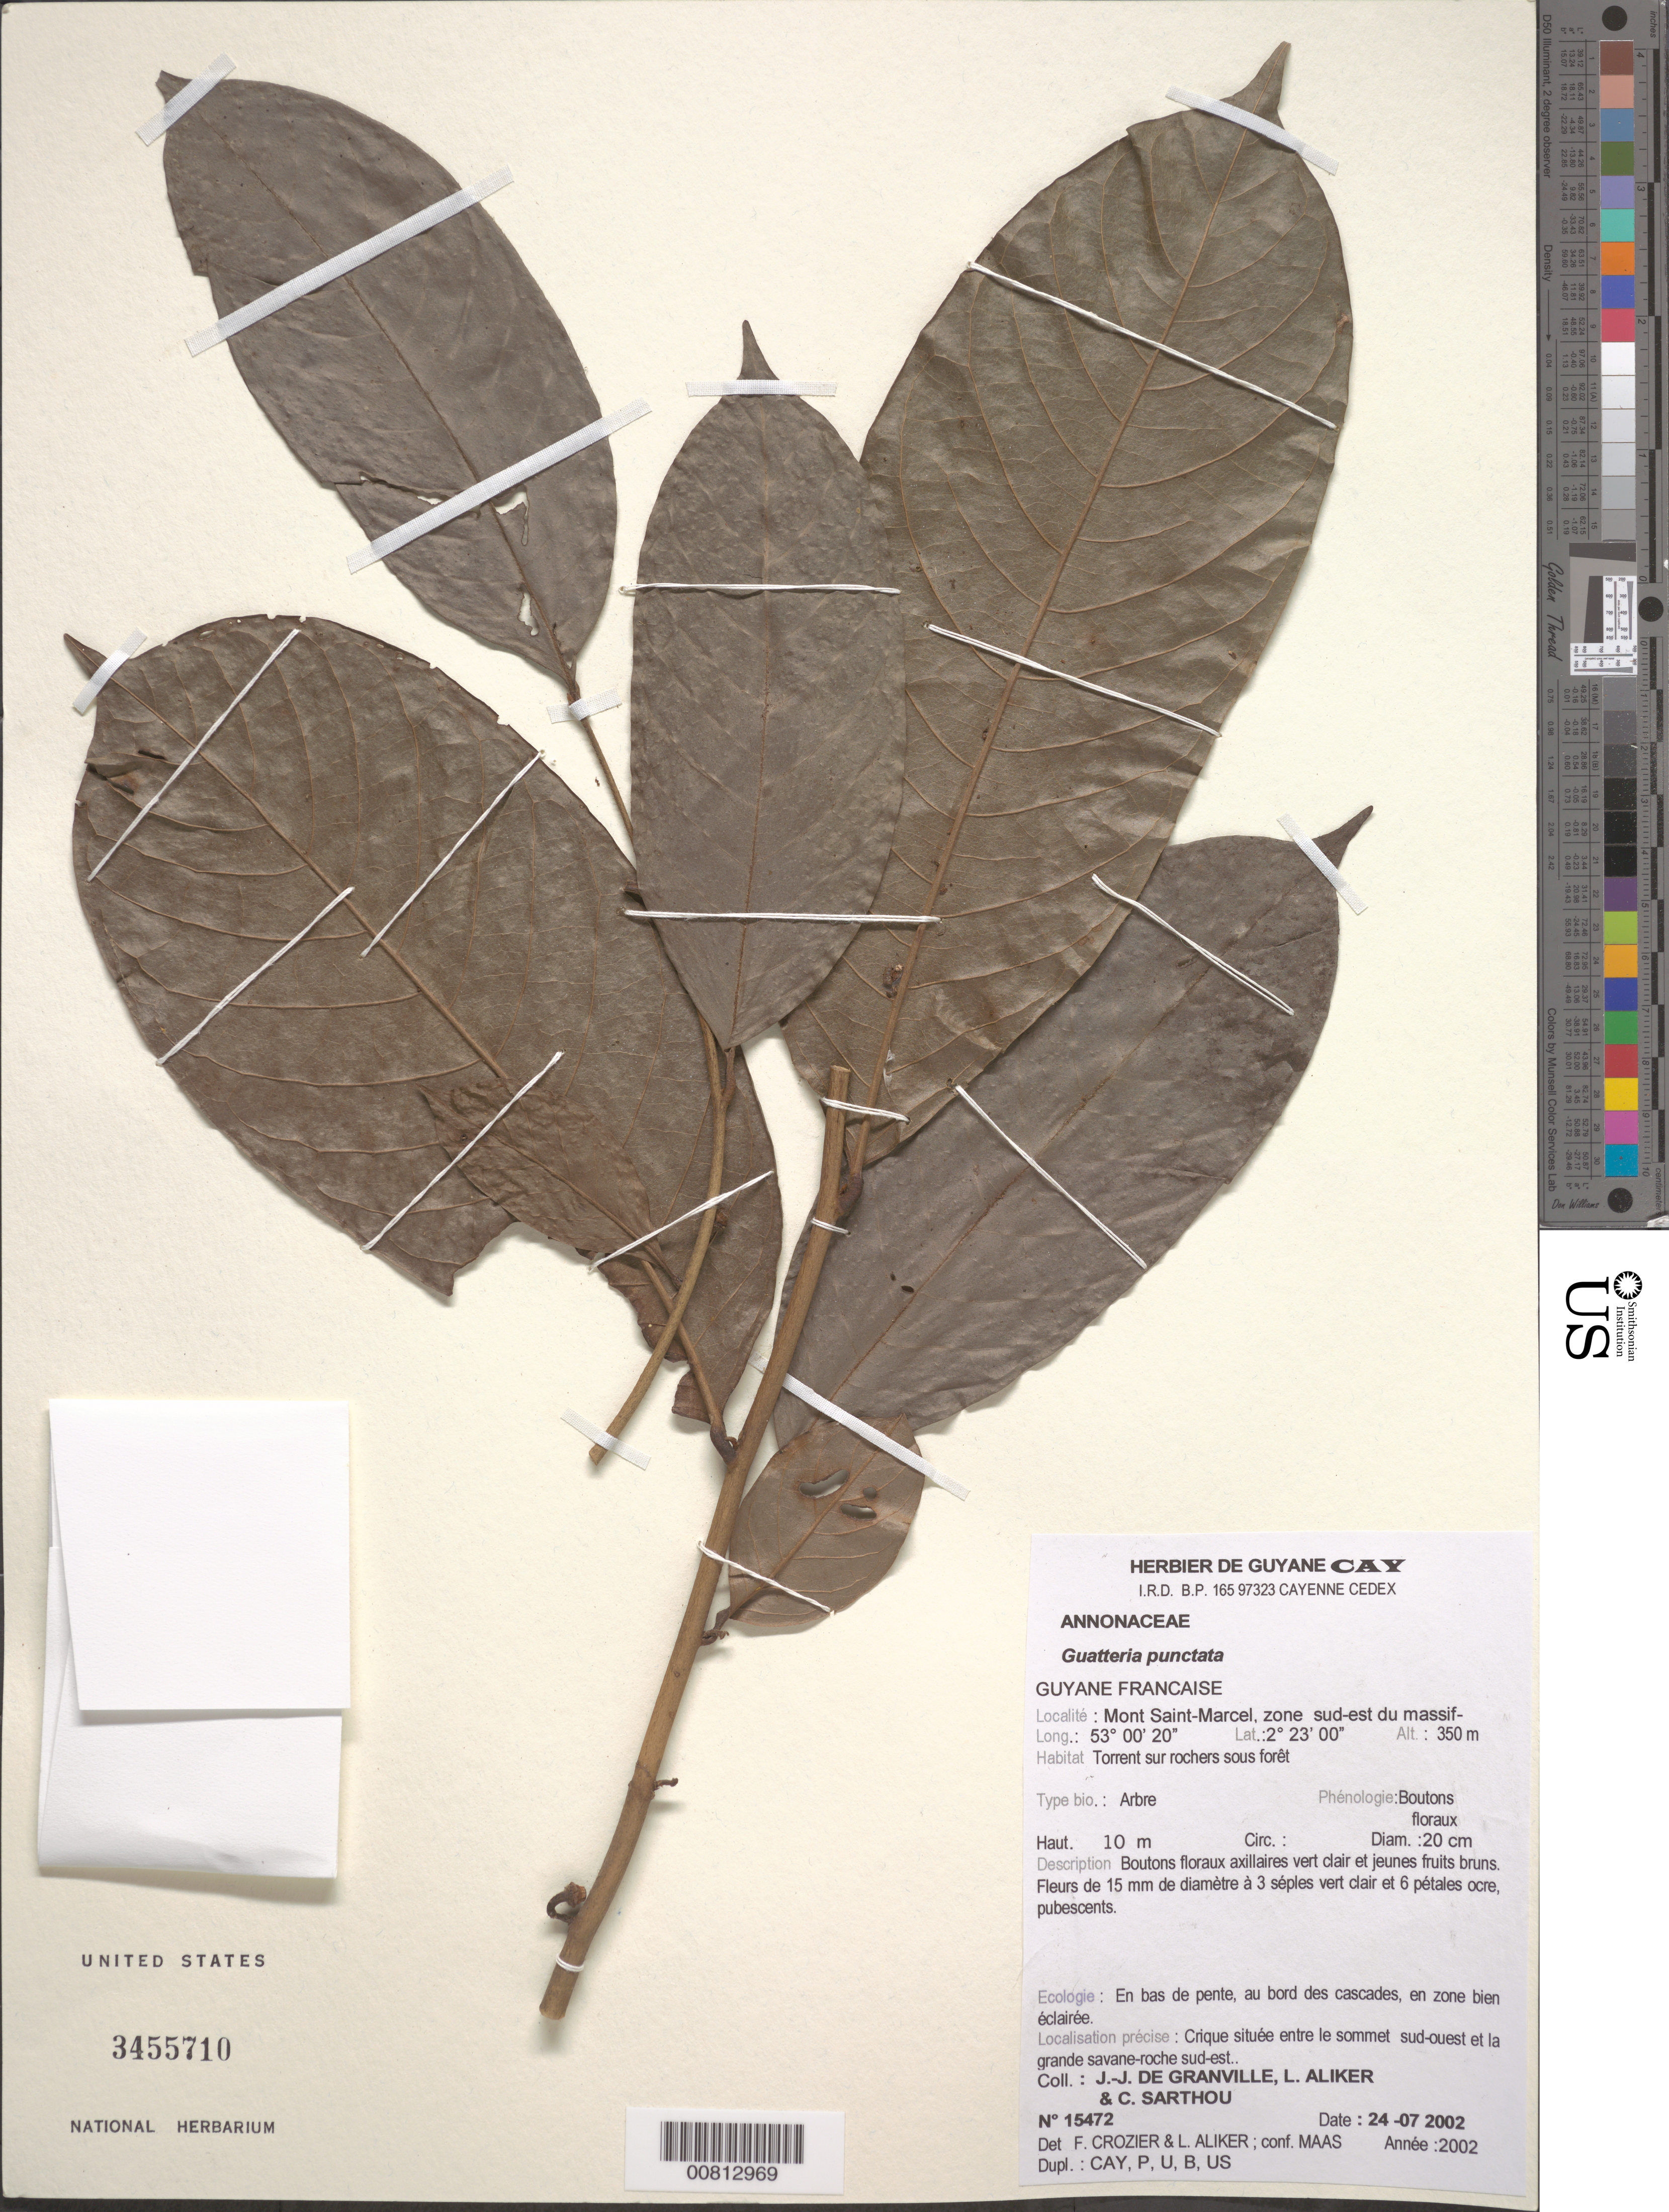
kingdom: Plantae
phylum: Tracheophyta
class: Magnoliopsida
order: Magnoliales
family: Annonaceae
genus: Guatteria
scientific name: Guatteria punctata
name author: (Aubl.) R.A. Howard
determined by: Crozier, F.; Aliker, L.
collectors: J.-J. de Granville, L. Aliker & C. Sarthou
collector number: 15472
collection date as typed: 24-Jul-02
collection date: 2002-07-24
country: French Guiana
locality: Mont Saint-Marcel, zone Sud-Est du massif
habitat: Torrent sur rochers sous forêt, en bas pente, au bord des cascades, en zone bien éclairée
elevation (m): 350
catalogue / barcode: US 3455710